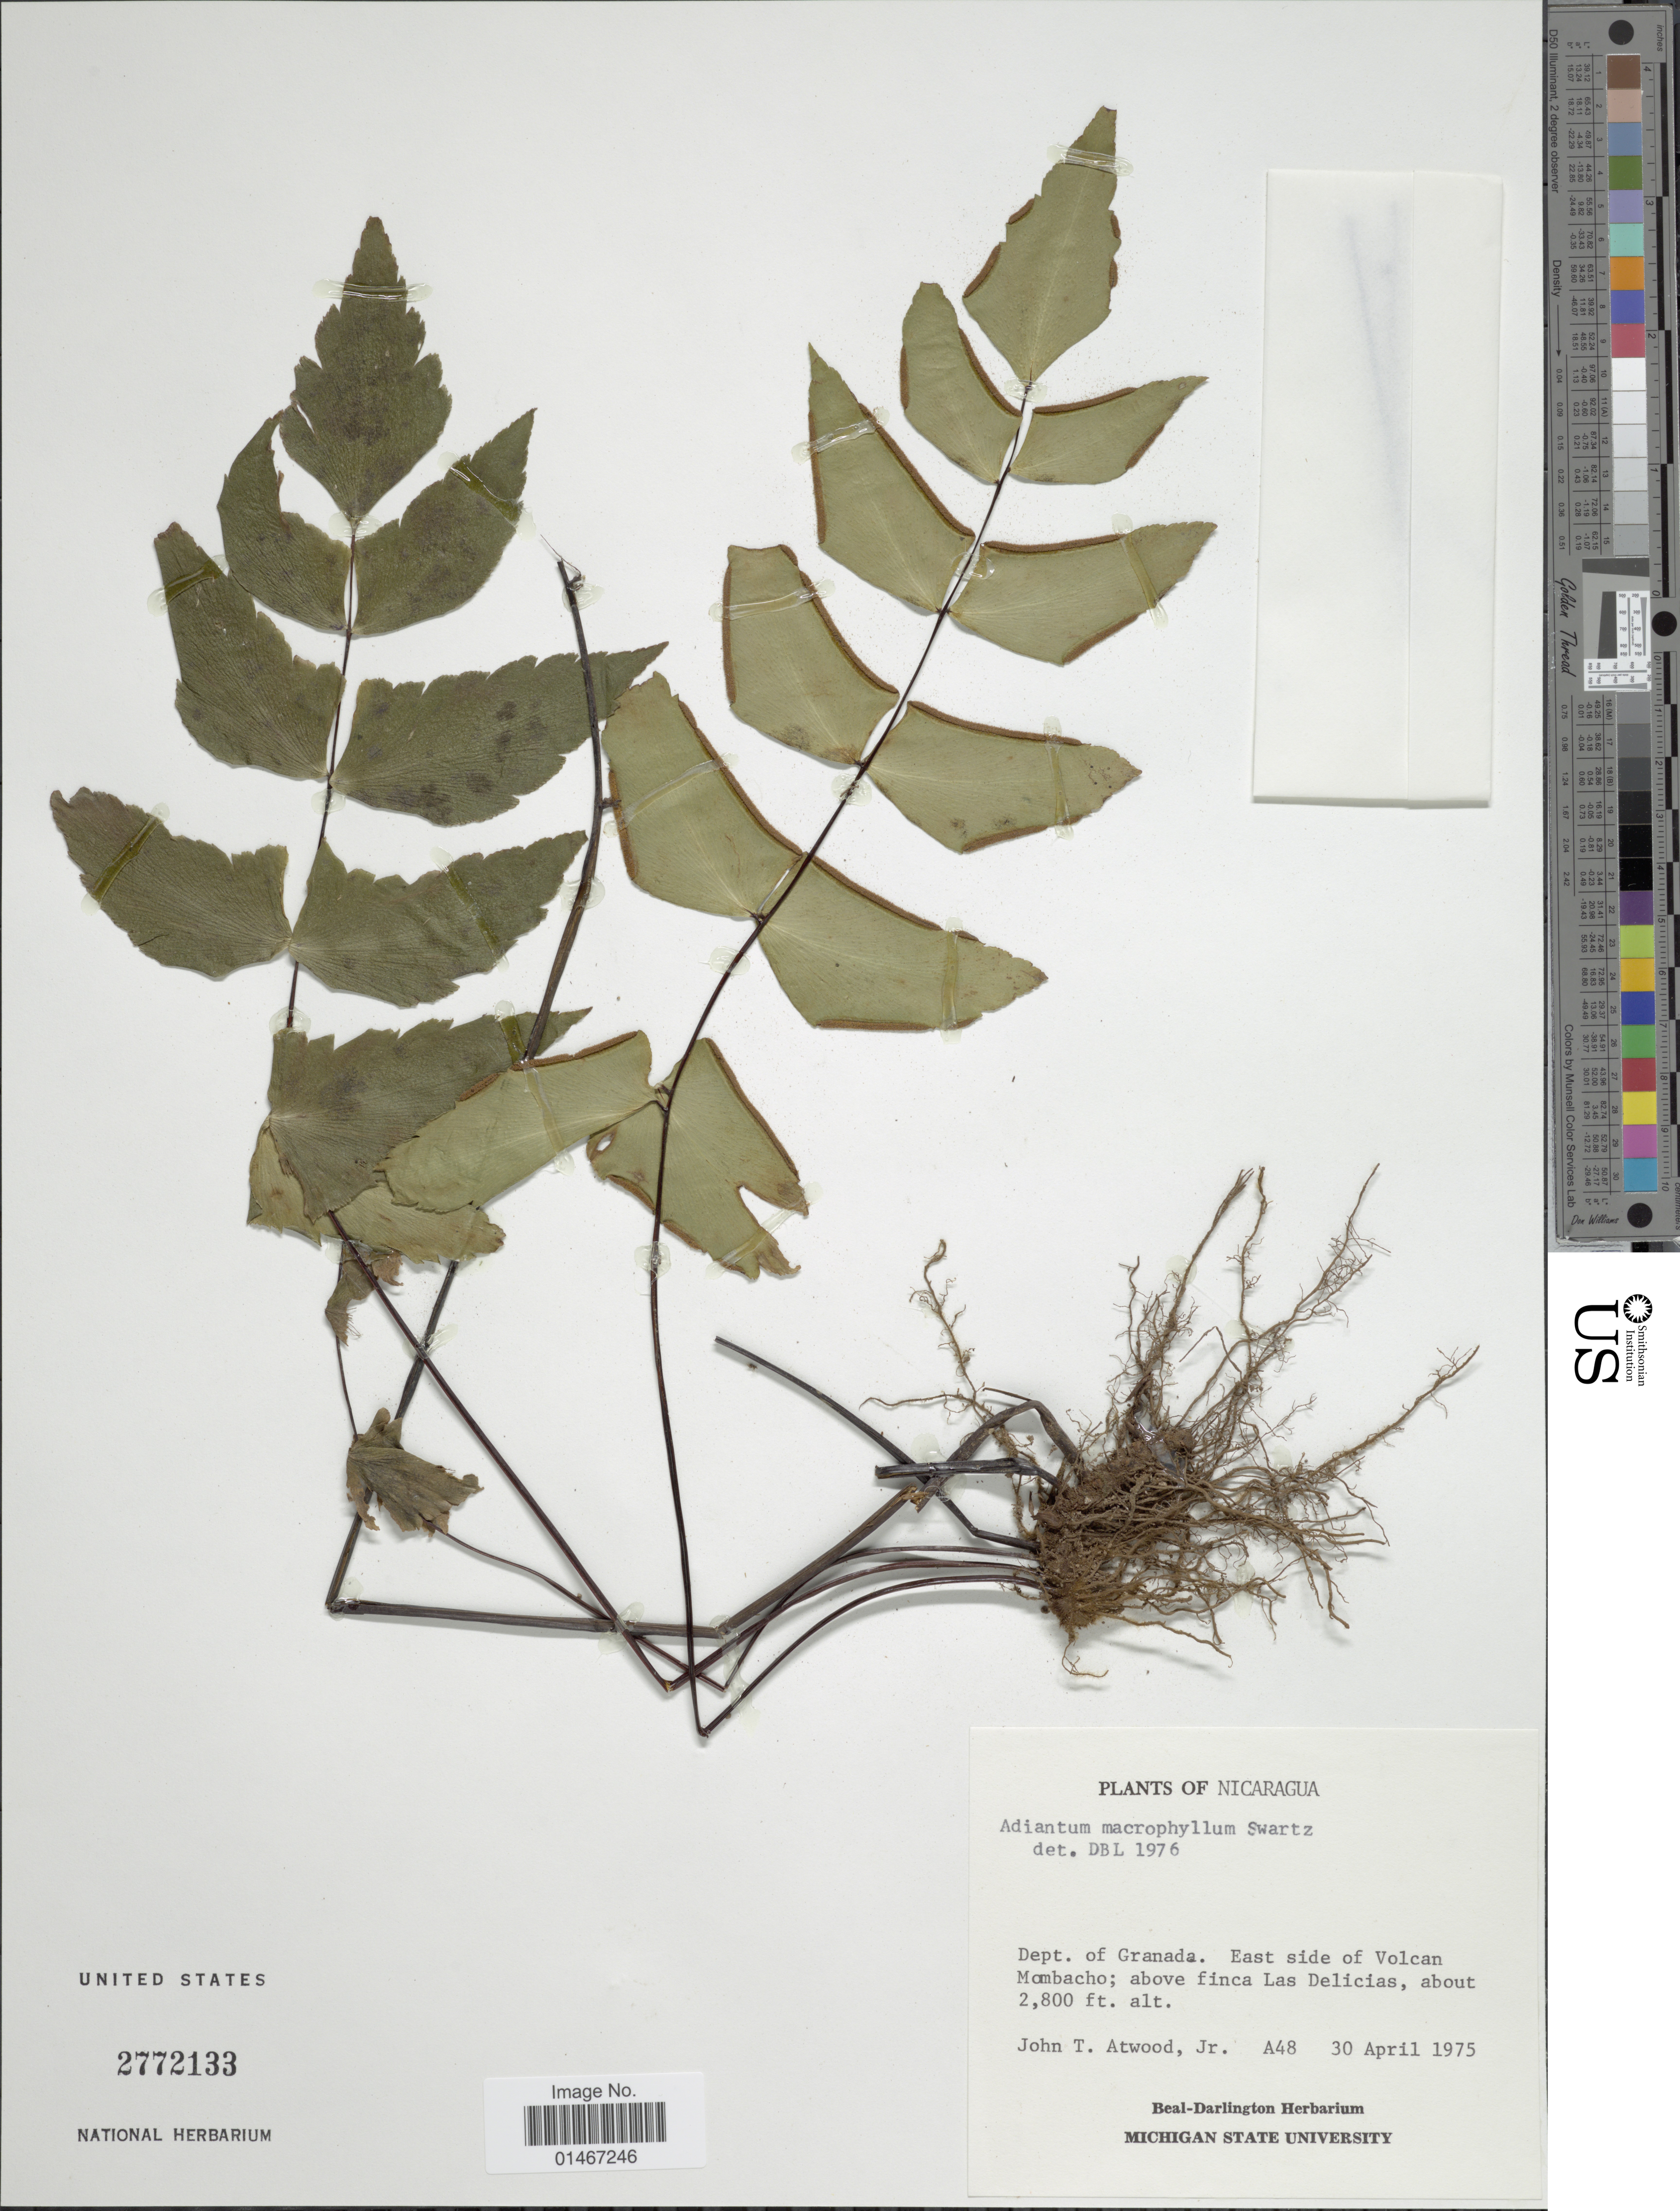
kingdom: Plantae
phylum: Tracheophyta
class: Polypodiopsida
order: Polypodiales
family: Pteridaceae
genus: Adiantum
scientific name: Adiantum macrophyllum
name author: Sw.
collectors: J. T. Atwood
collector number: A48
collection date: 1975-04-30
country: Nicaragua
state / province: Granada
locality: Dept. of Granada. East side of Volcan Mombacho; above finca Las Delicias.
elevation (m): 853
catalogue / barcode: US 2772133